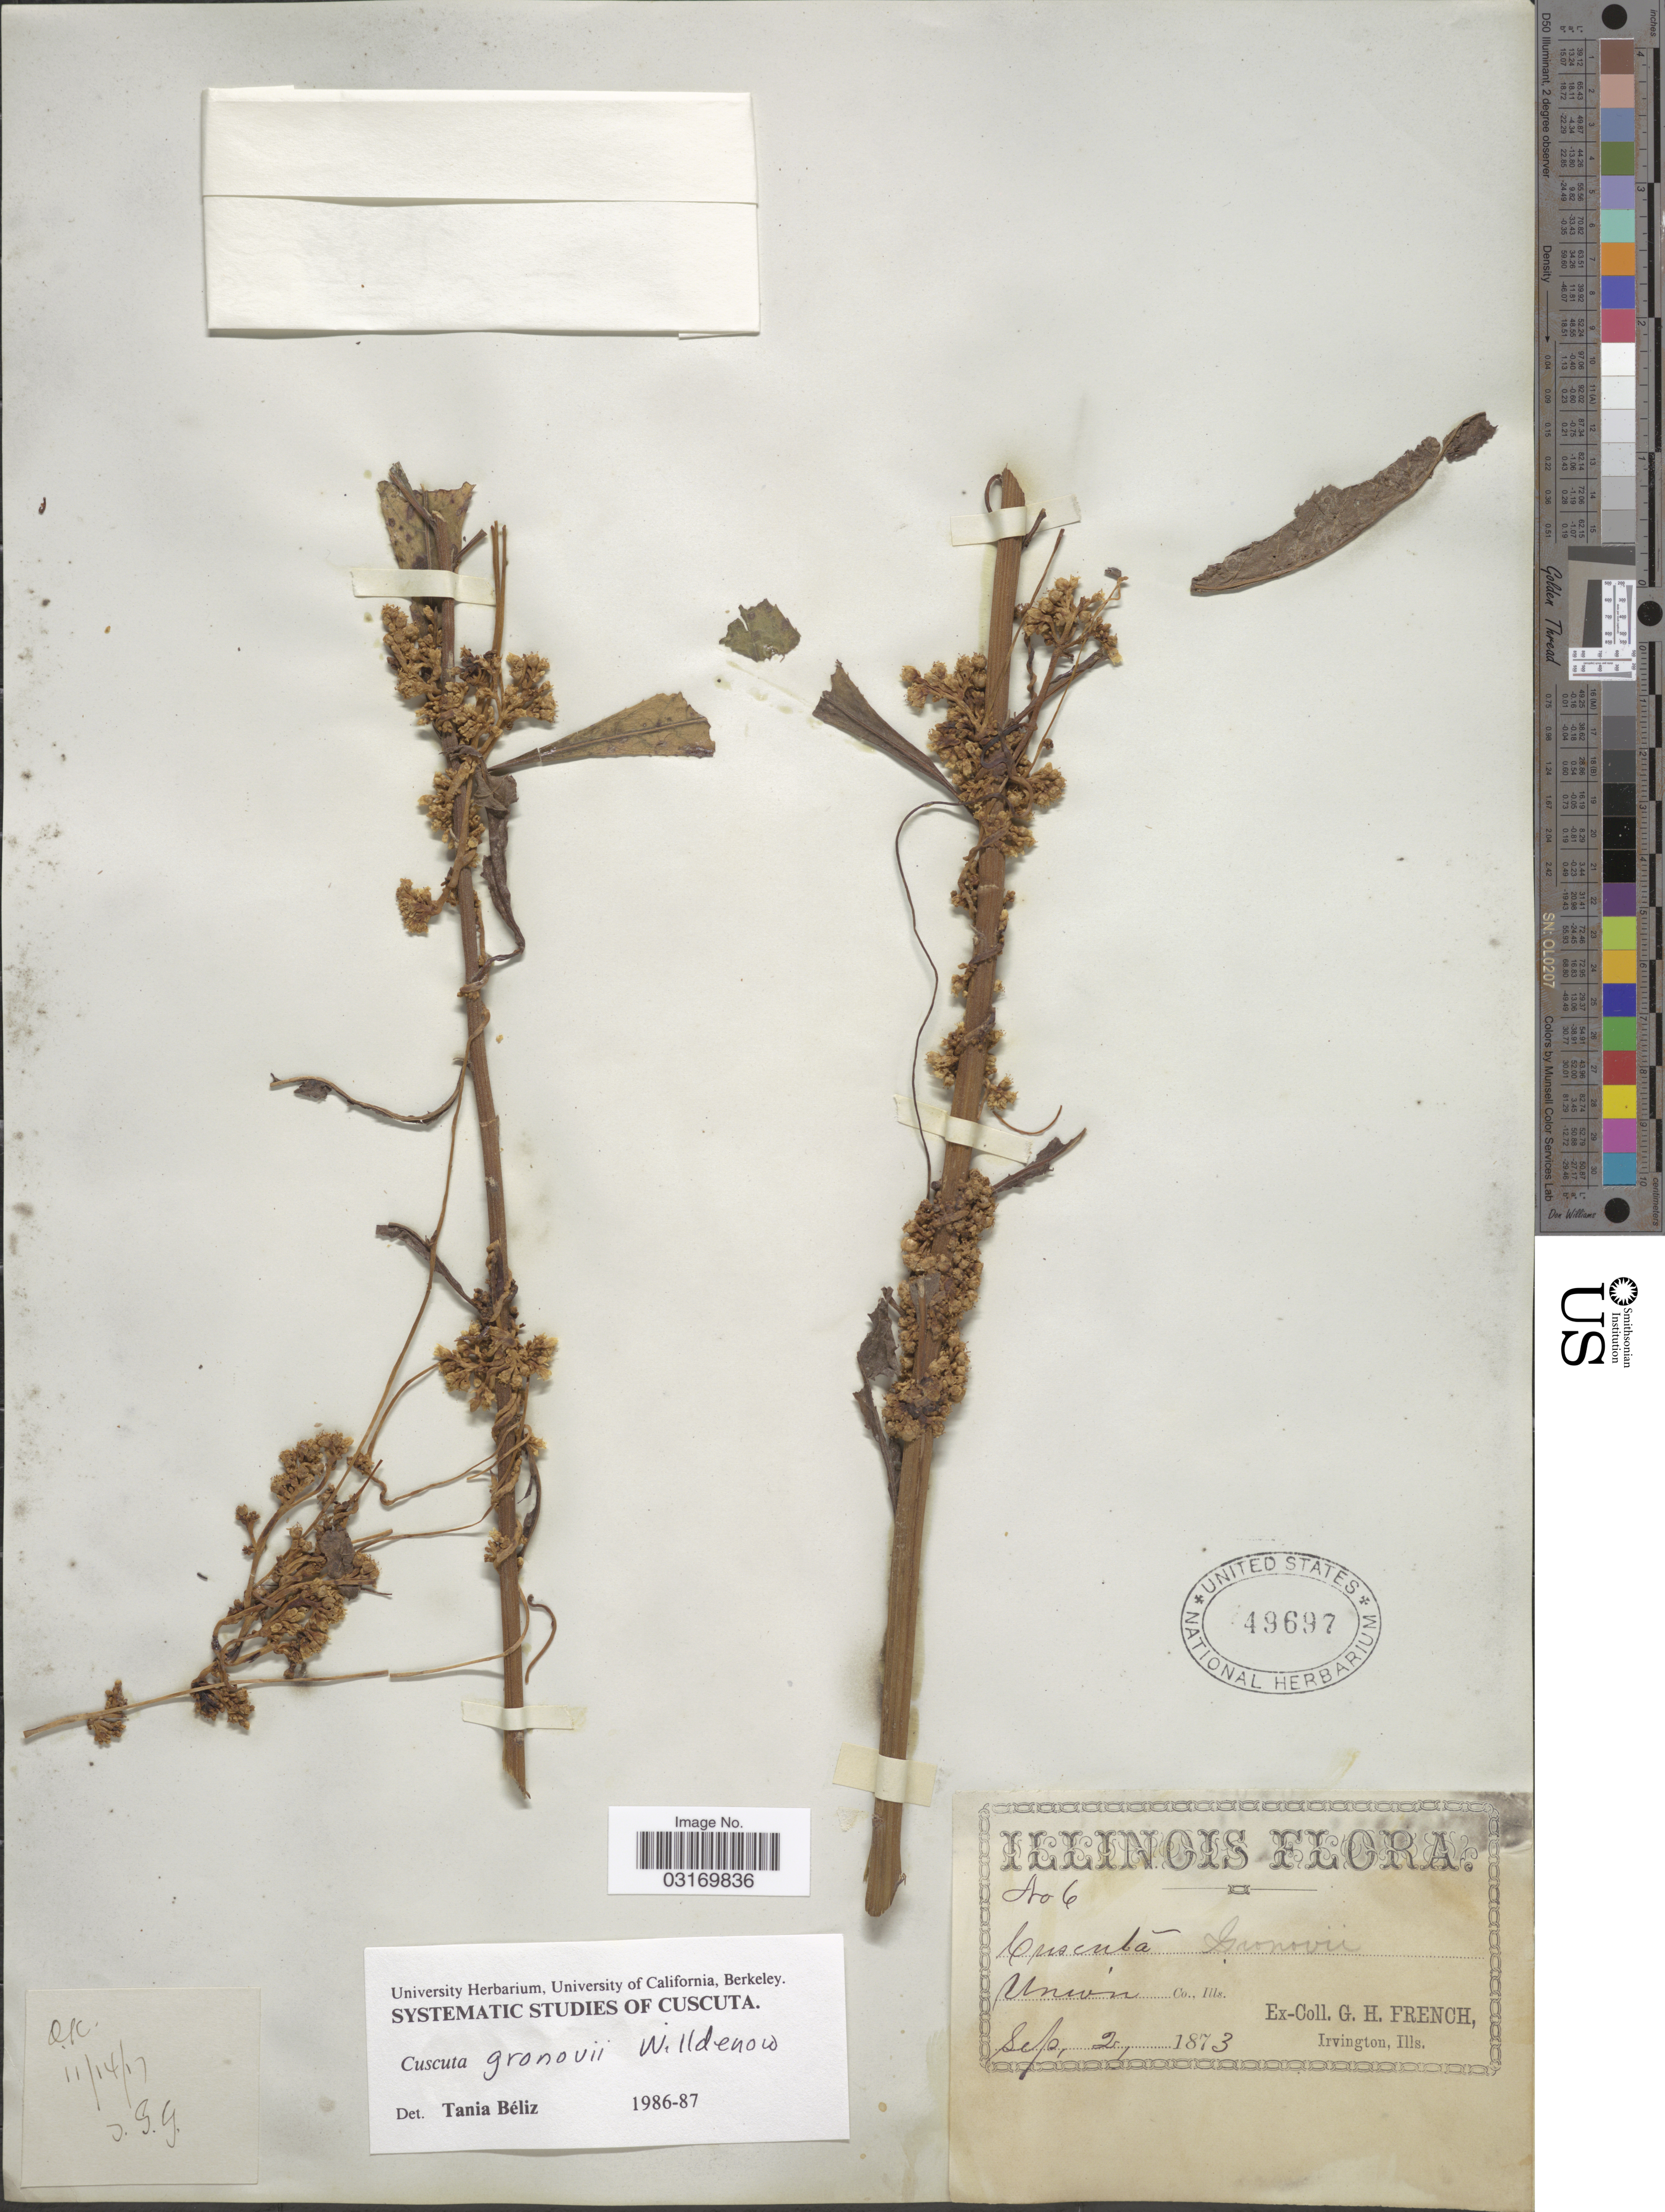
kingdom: Plantae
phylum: Tracheophyta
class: Magnoliopsida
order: Solanales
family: Convolvulaceae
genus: Cuscuta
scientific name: Cuscuta gronovii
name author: Willd. ex Schult.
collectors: G. H. French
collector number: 6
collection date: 1873-09-02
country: United States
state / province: Illinois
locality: Union Co.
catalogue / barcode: US 49697